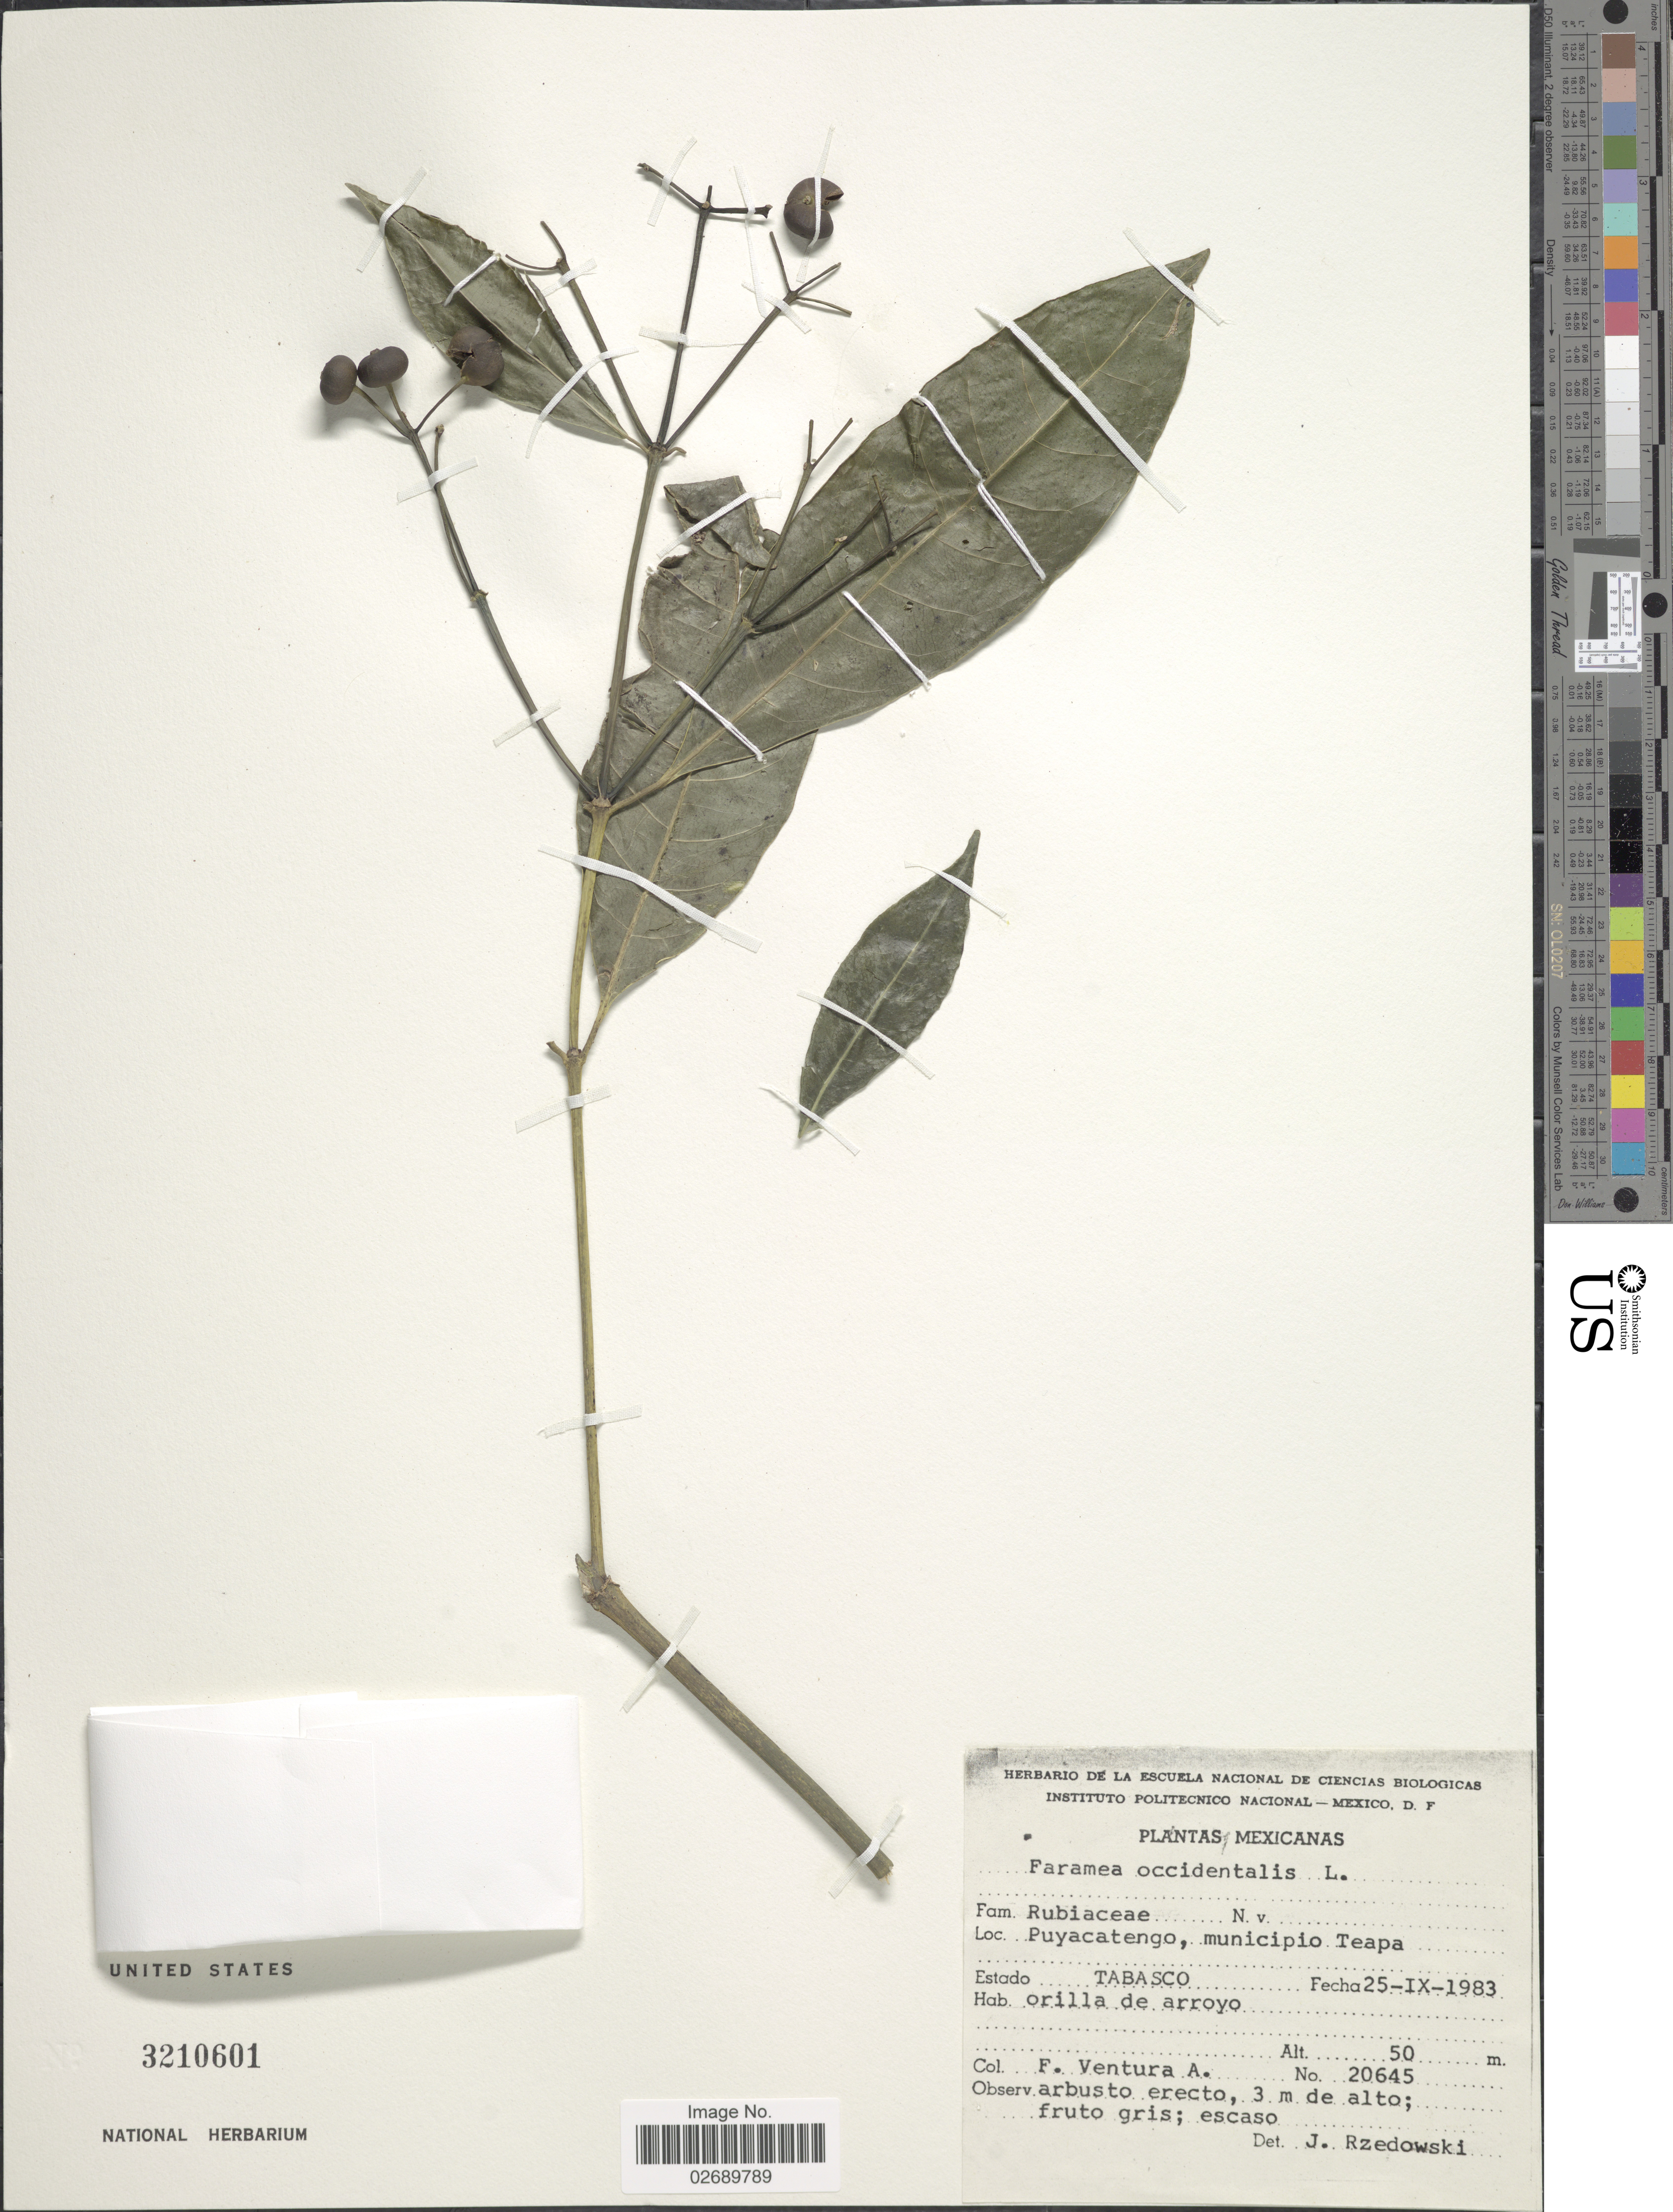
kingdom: Plantae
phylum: Tracheophyta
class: Magnoliopsida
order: Gentianales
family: Rubiaceae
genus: Faramea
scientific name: Faramea occidentalis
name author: (L.) A. Rich.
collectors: F. Ventura A.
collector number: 20645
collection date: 1983-09-25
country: Mexico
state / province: Tabasco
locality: Puyacatengo, municipio Teapa.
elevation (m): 50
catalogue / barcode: US 3210601